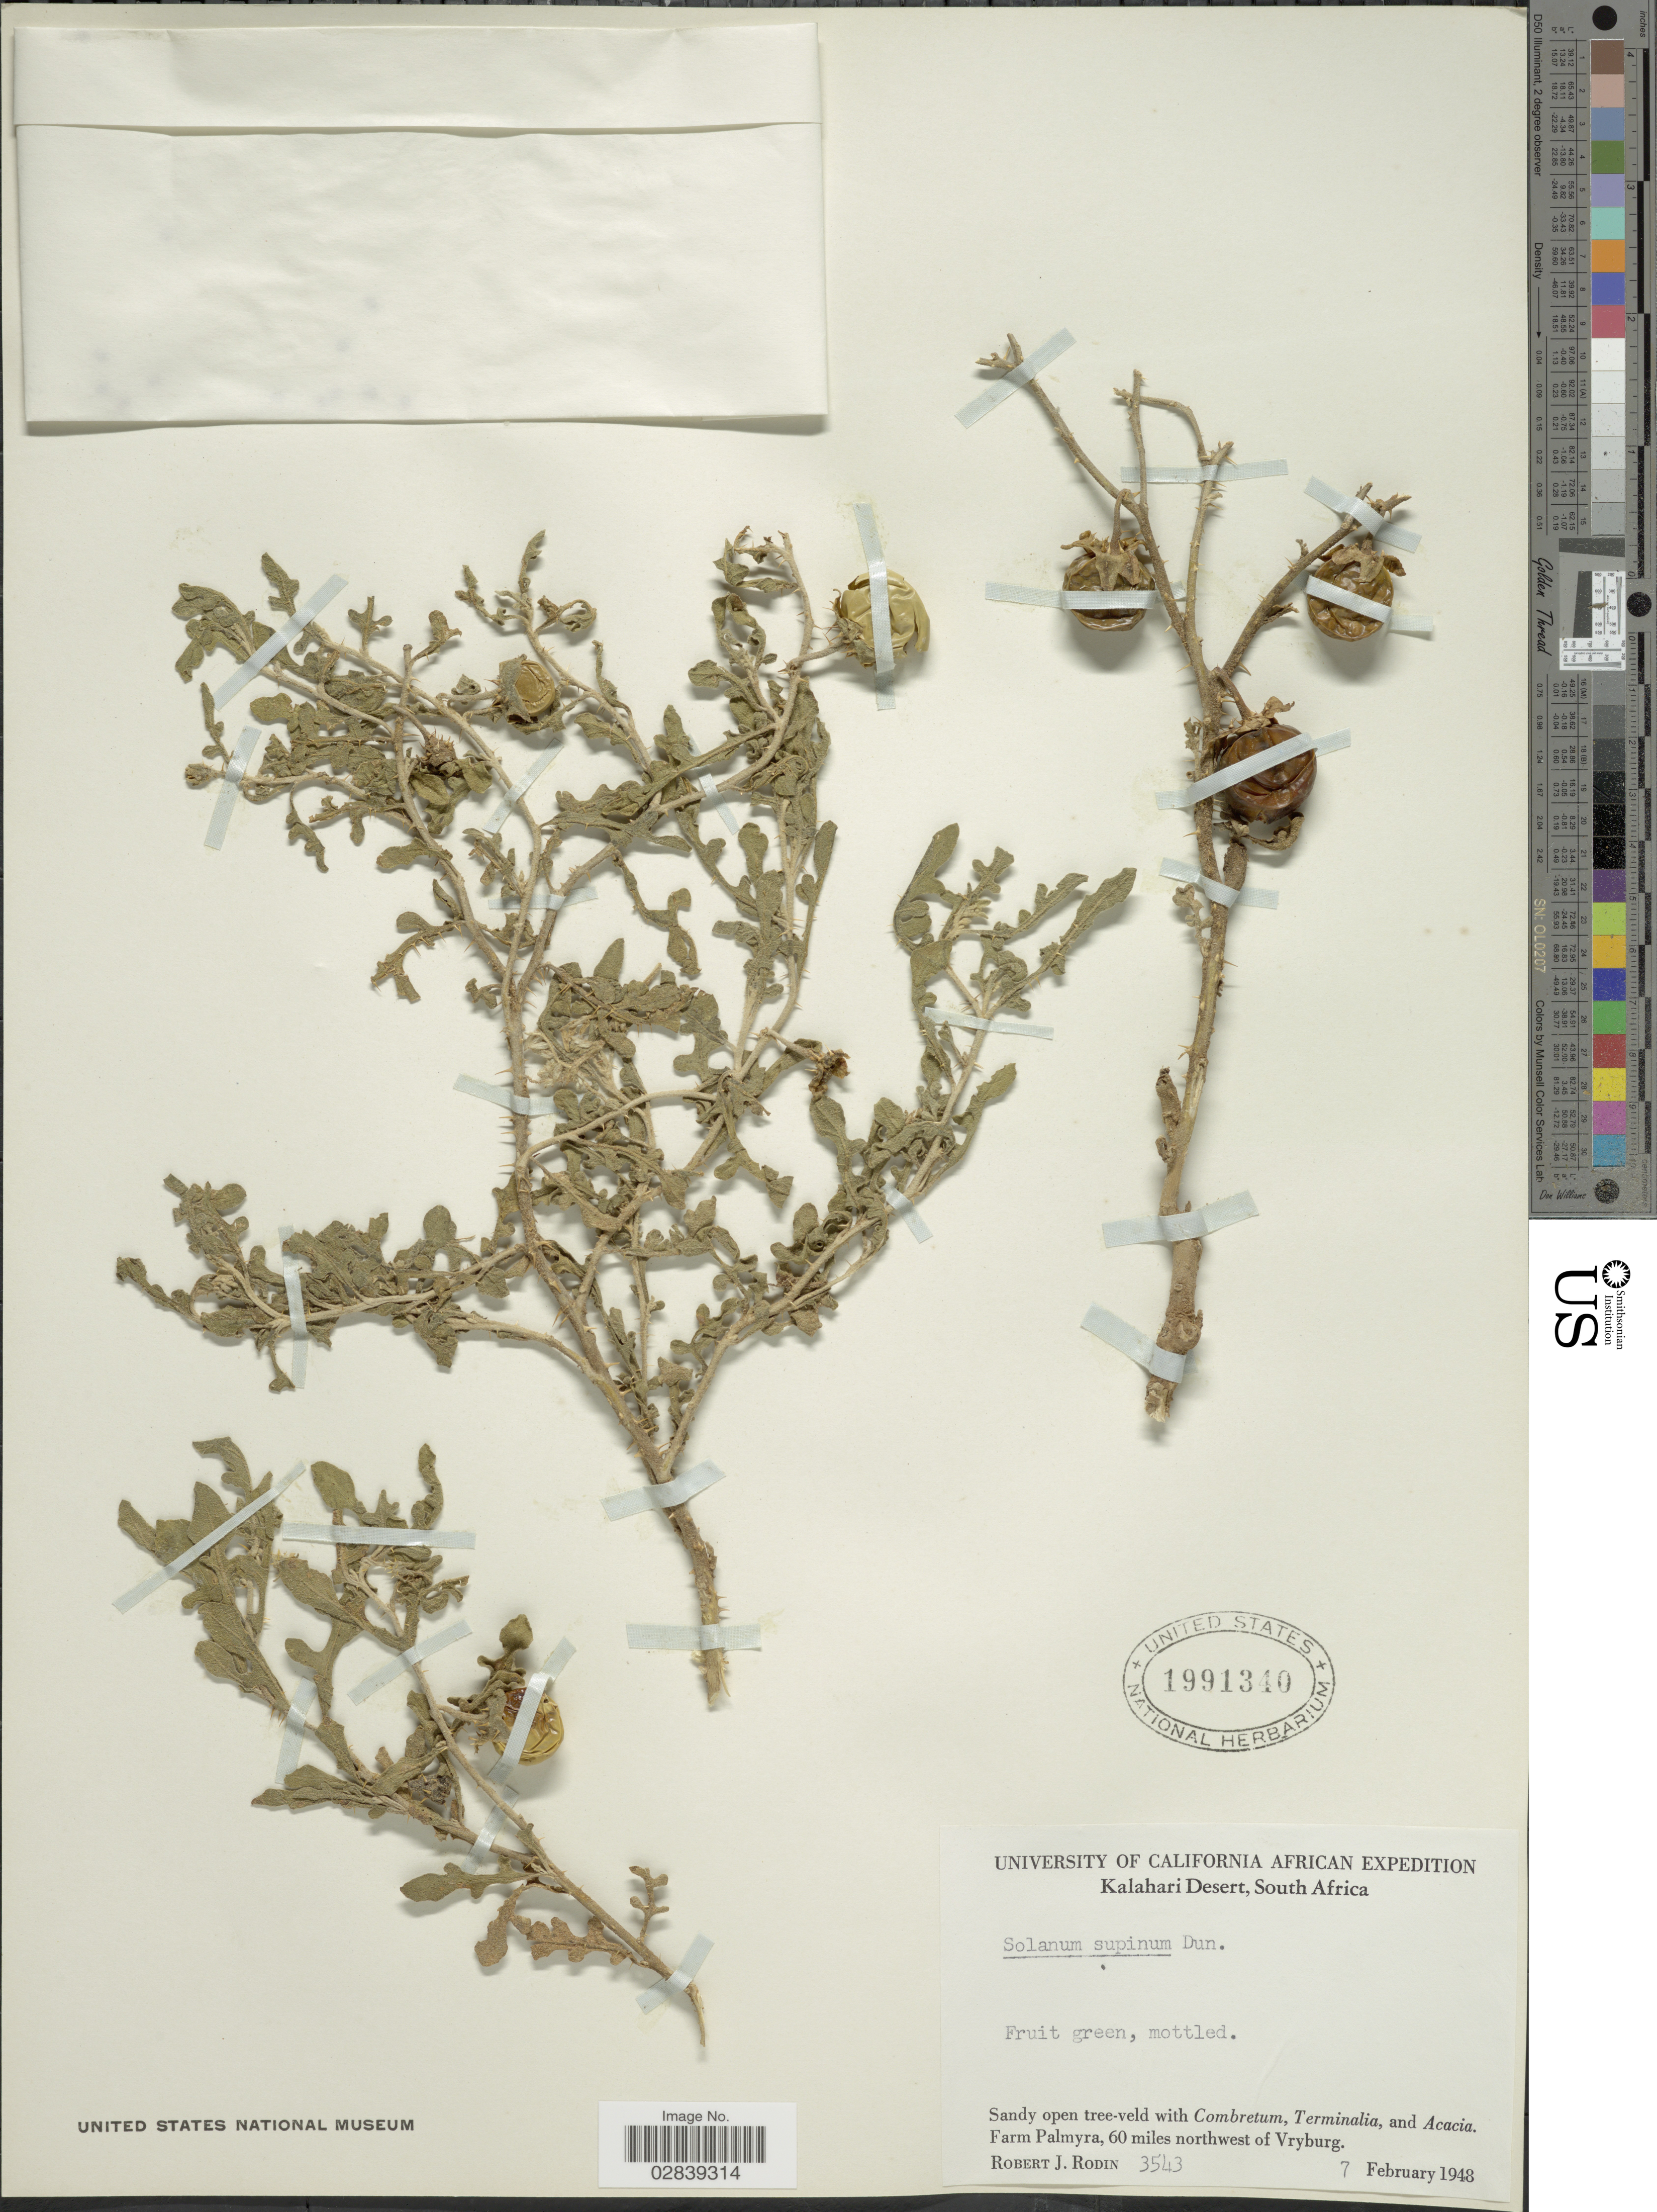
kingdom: Plantae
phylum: Tracheophyta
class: Magnoliopsida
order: Solanales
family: Solanaceae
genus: Solanum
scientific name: Solanum supinum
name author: Dunal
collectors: R. J. Rodin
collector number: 3543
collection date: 1948-02-07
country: South Africa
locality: Kalahari Desert, Farm Palmyra, 60 miles northwest of Vryburg.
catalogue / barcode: US 1991340